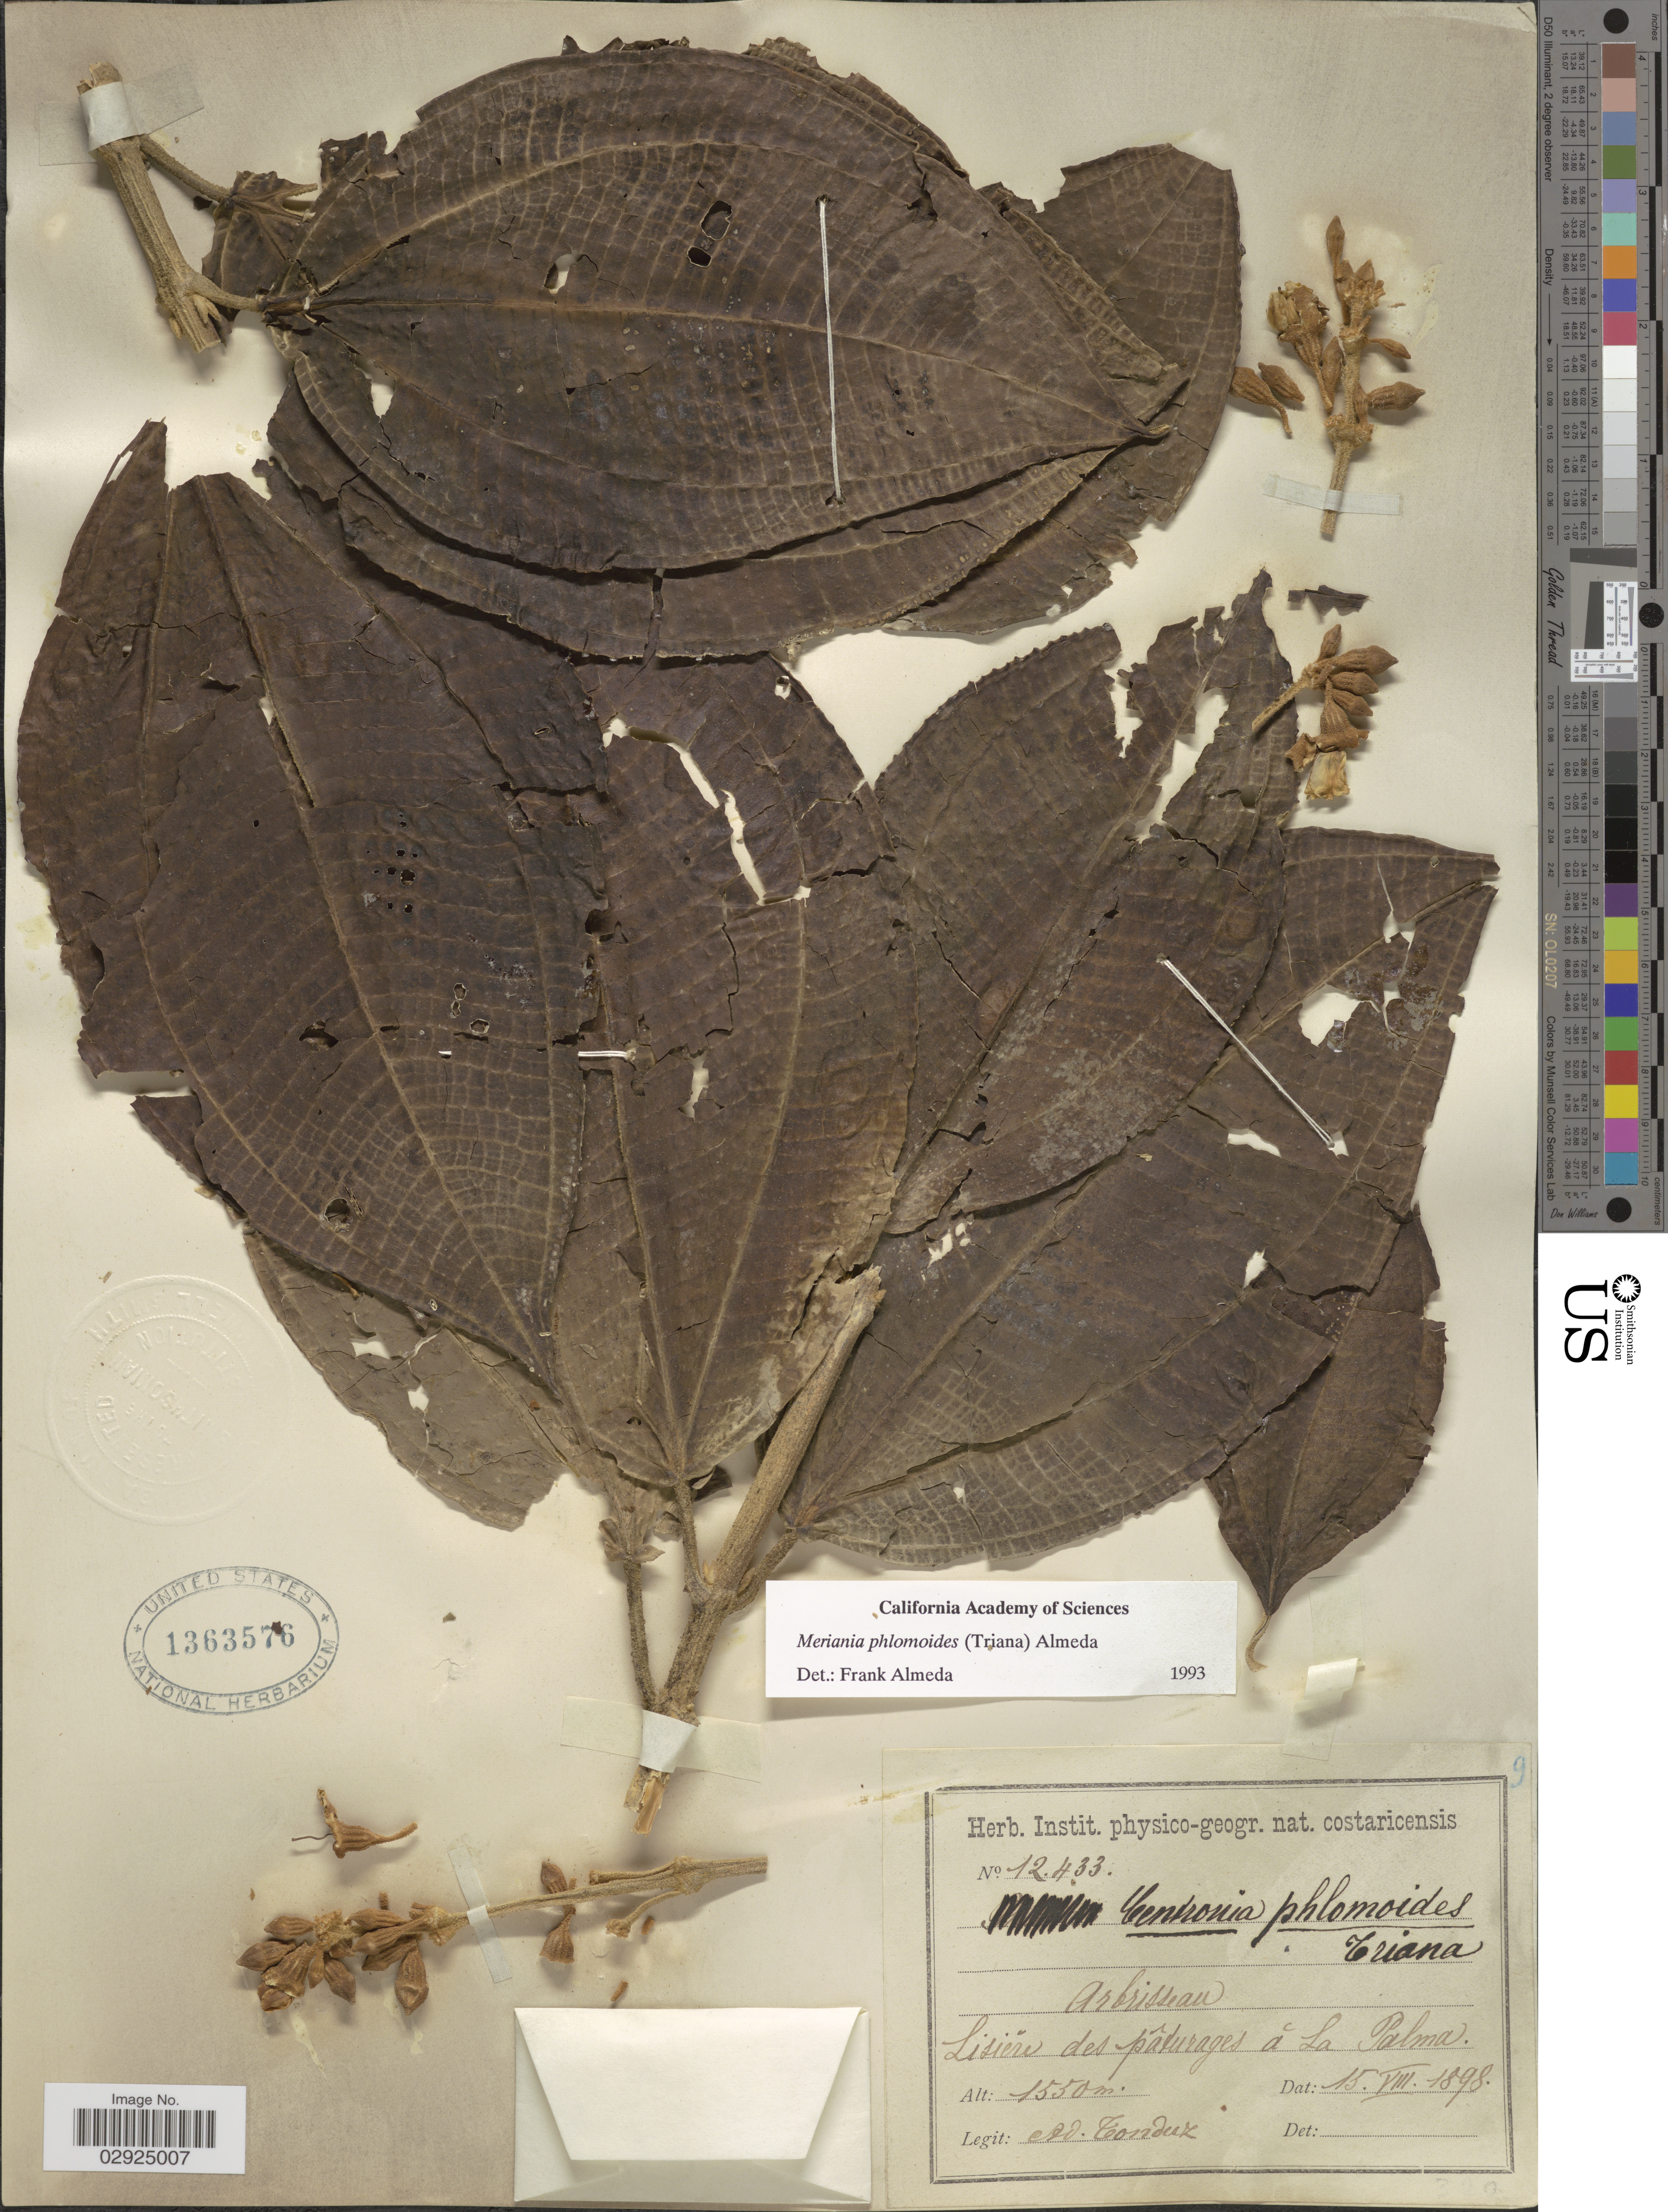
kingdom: Plantae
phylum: Tracheophyta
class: Magnoliopsida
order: Myrtales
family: Melastomataceae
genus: Meriania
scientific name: Meriania phlomoides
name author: (Triana) Almeda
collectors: A. Tonduz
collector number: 12433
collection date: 1898-08-15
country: Costa Rica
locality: Lisiere des pâturages á La Palma.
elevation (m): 1550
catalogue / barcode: US 1363576